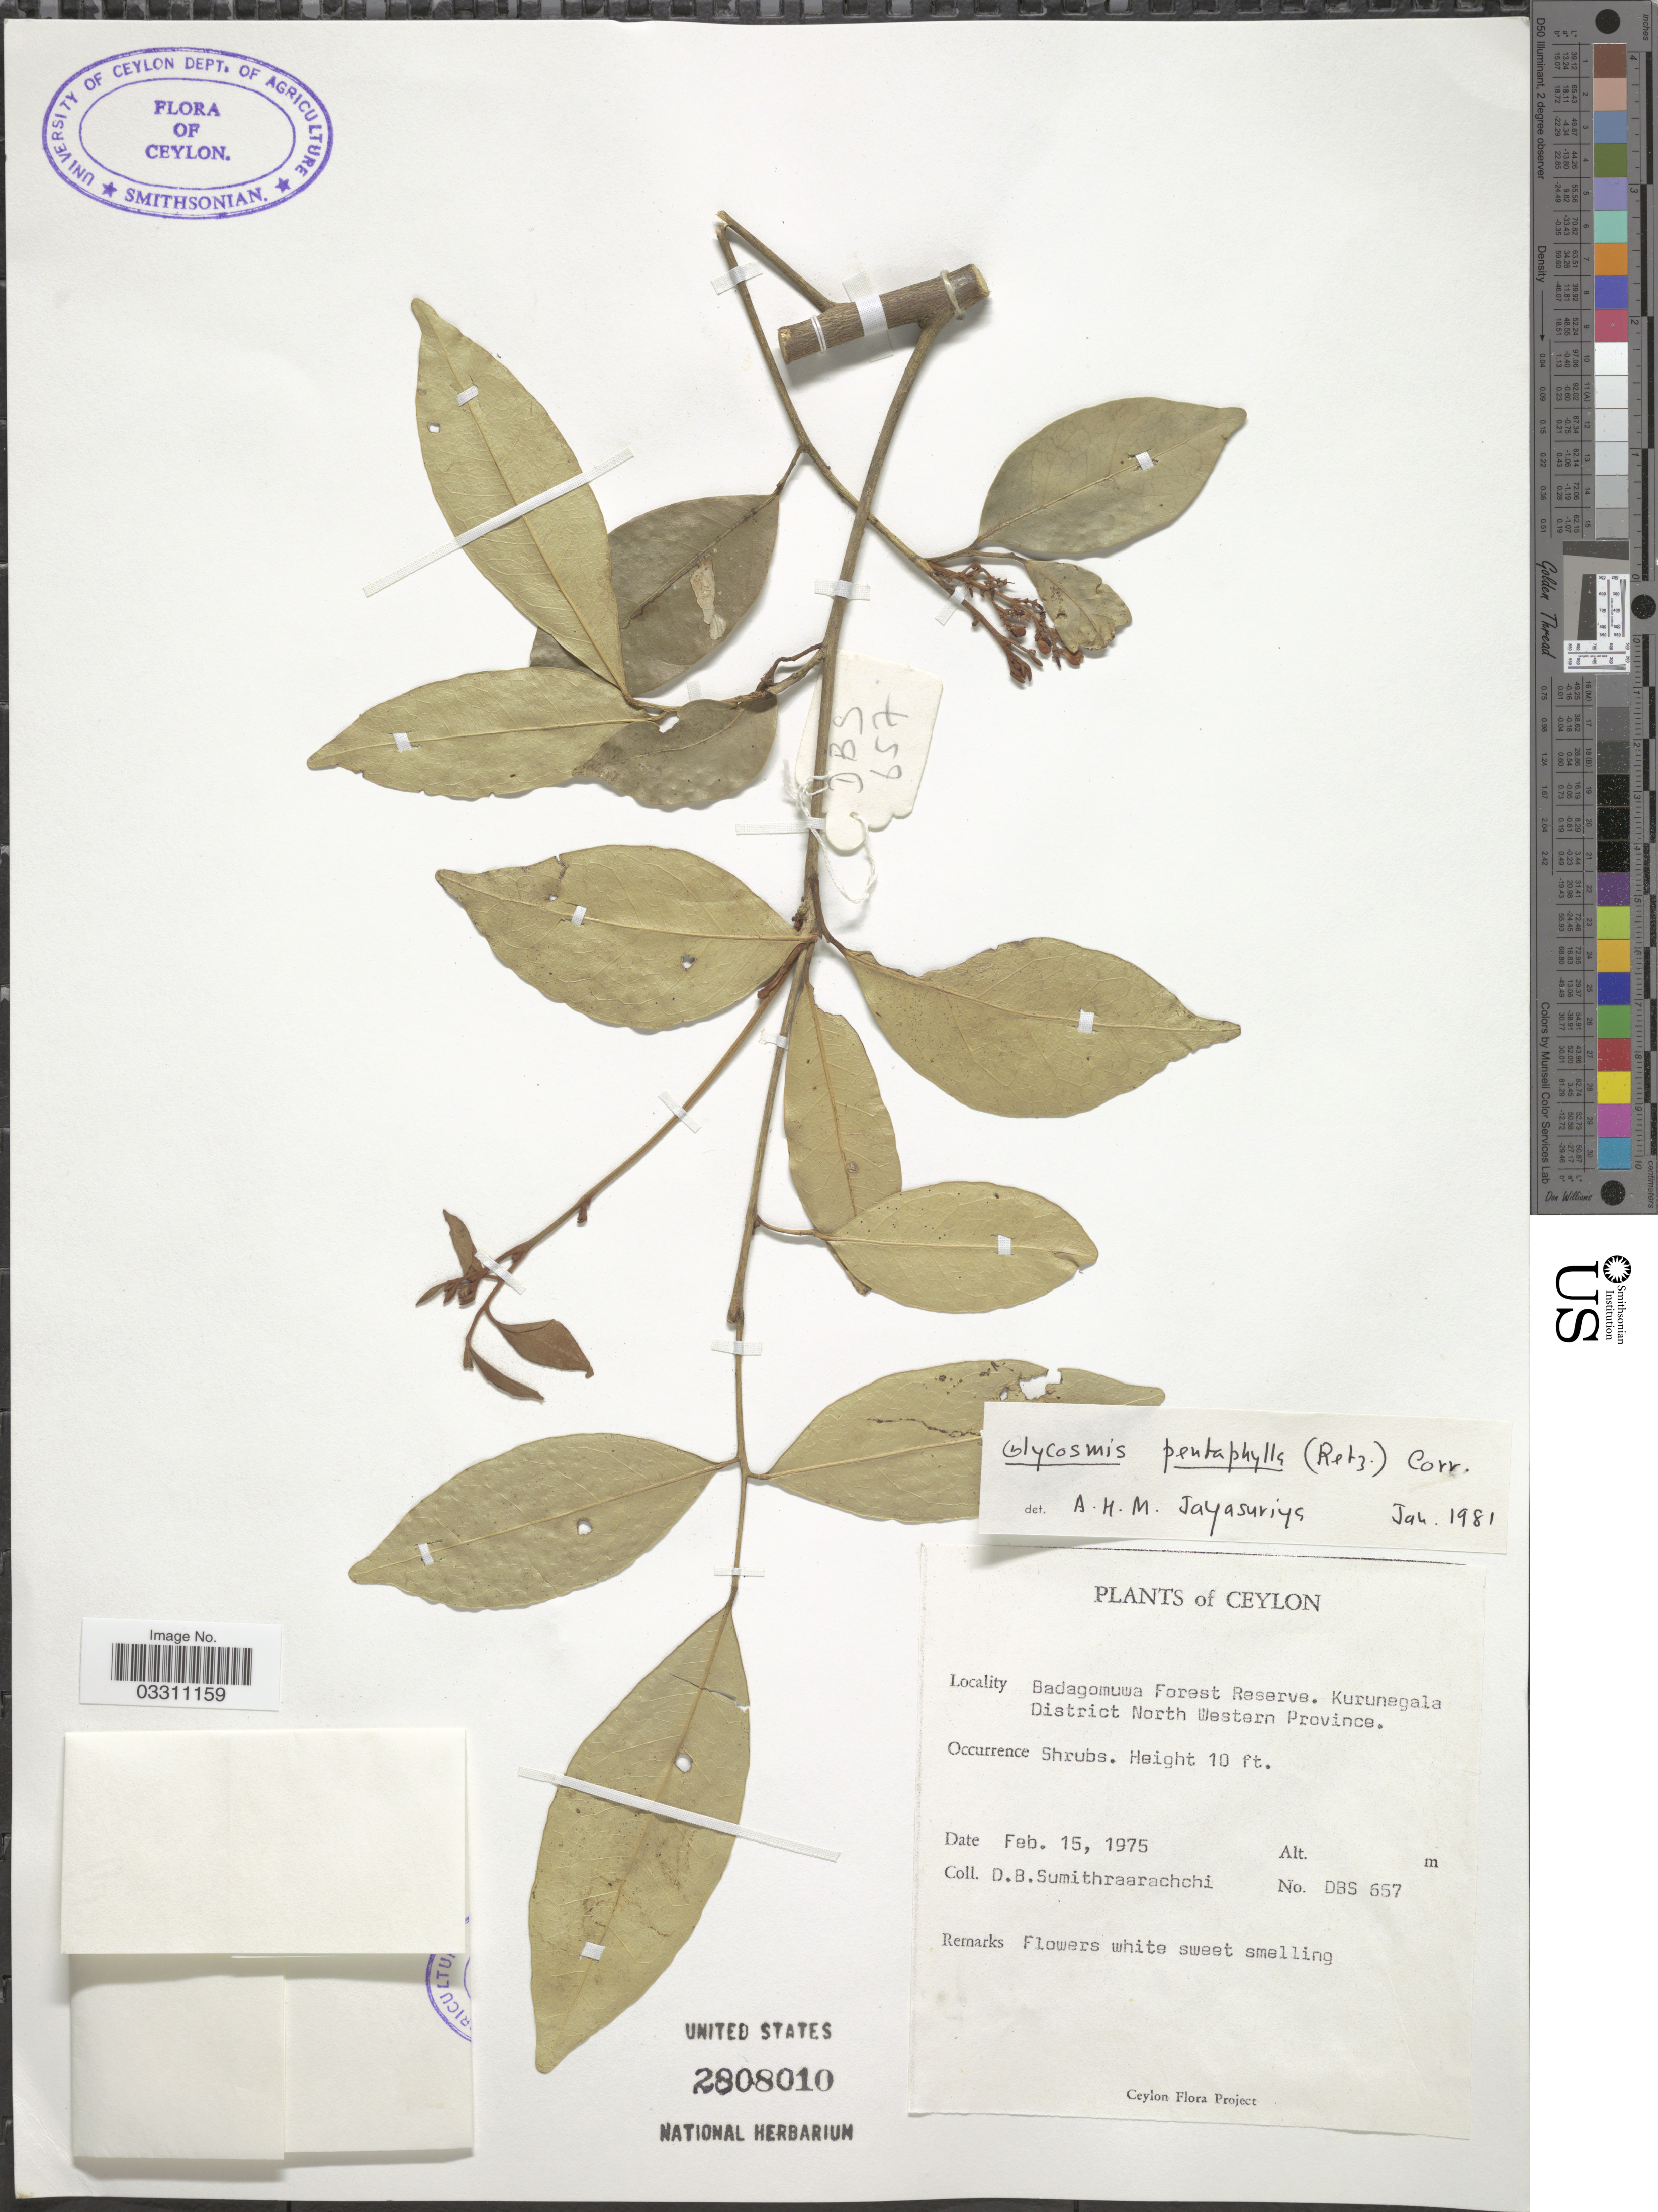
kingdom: Plantae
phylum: Tracheophyta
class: Magnoliopsida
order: Sapindales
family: Rutaceae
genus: Glycosmis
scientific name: Glycosmis pentaphylla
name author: (Retz.) DC.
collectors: D. B. Sumithraarachchi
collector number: DBS657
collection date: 1975-02-15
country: Sri Lanka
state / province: North Western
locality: Ceylon. Badagomuwa Forest Reserve. Kurunegala District North Western Province.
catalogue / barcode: US 2808010